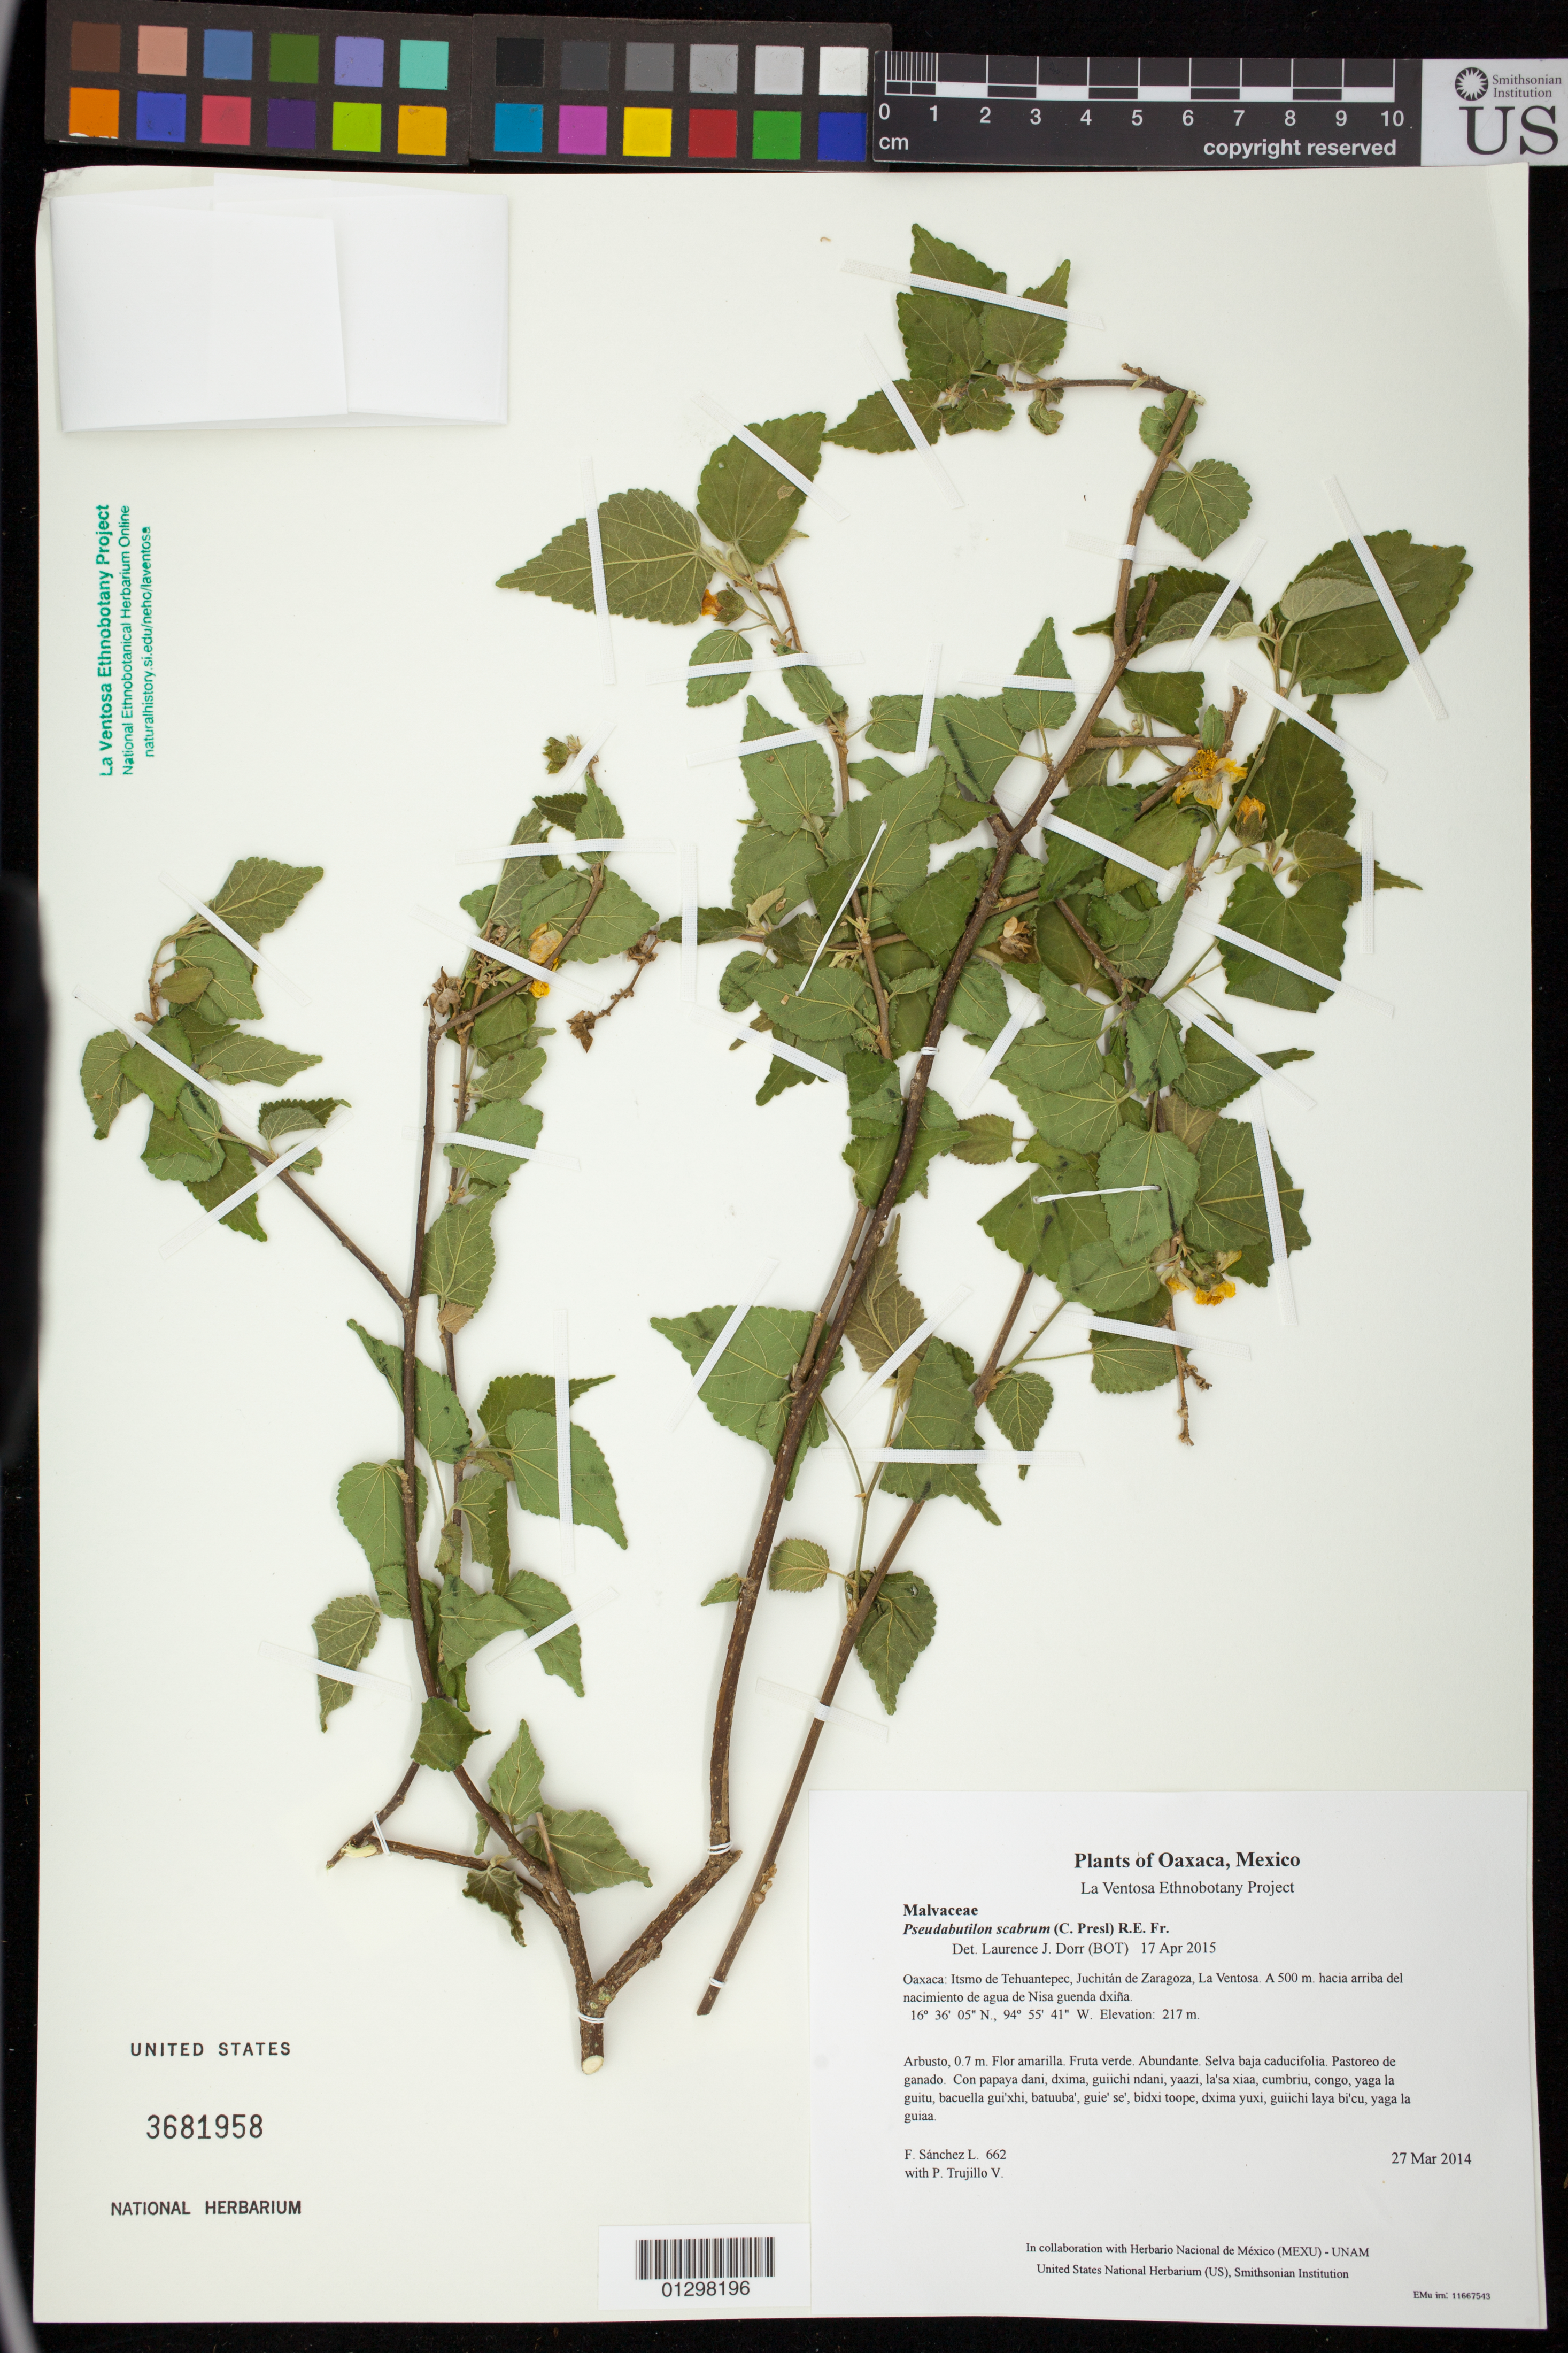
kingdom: Plantae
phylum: Tracheophyta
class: Magnoliopsida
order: Malvales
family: Malvaceae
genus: Pseudabutilon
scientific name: Pseudabutilon scabrum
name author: (C. Presl) R.E. Fr.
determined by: Dorr, L. J., (BOT), Smithsonian Institution - National Museum of Natural History (UNITED STATES)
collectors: F. Sánchez L. & P. Trujillo V.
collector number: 662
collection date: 2014-03-27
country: Mexico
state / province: Oaxaca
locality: Itsmo de Tehuantepec, Juchitán de Zaragoza, La Ventosa. A 500 m. hacia arriba del nacimiento de agua de Nisa guenda dxiña.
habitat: Selva baja caducifolia. Pastoreo de ganado.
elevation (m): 217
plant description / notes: JEBOT, MEXU, SERO, US; Yaga bandaga. 0.7 m. Guie' naguchi. Cuaananaxhi naga'. Stale.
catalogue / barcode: US 3681958